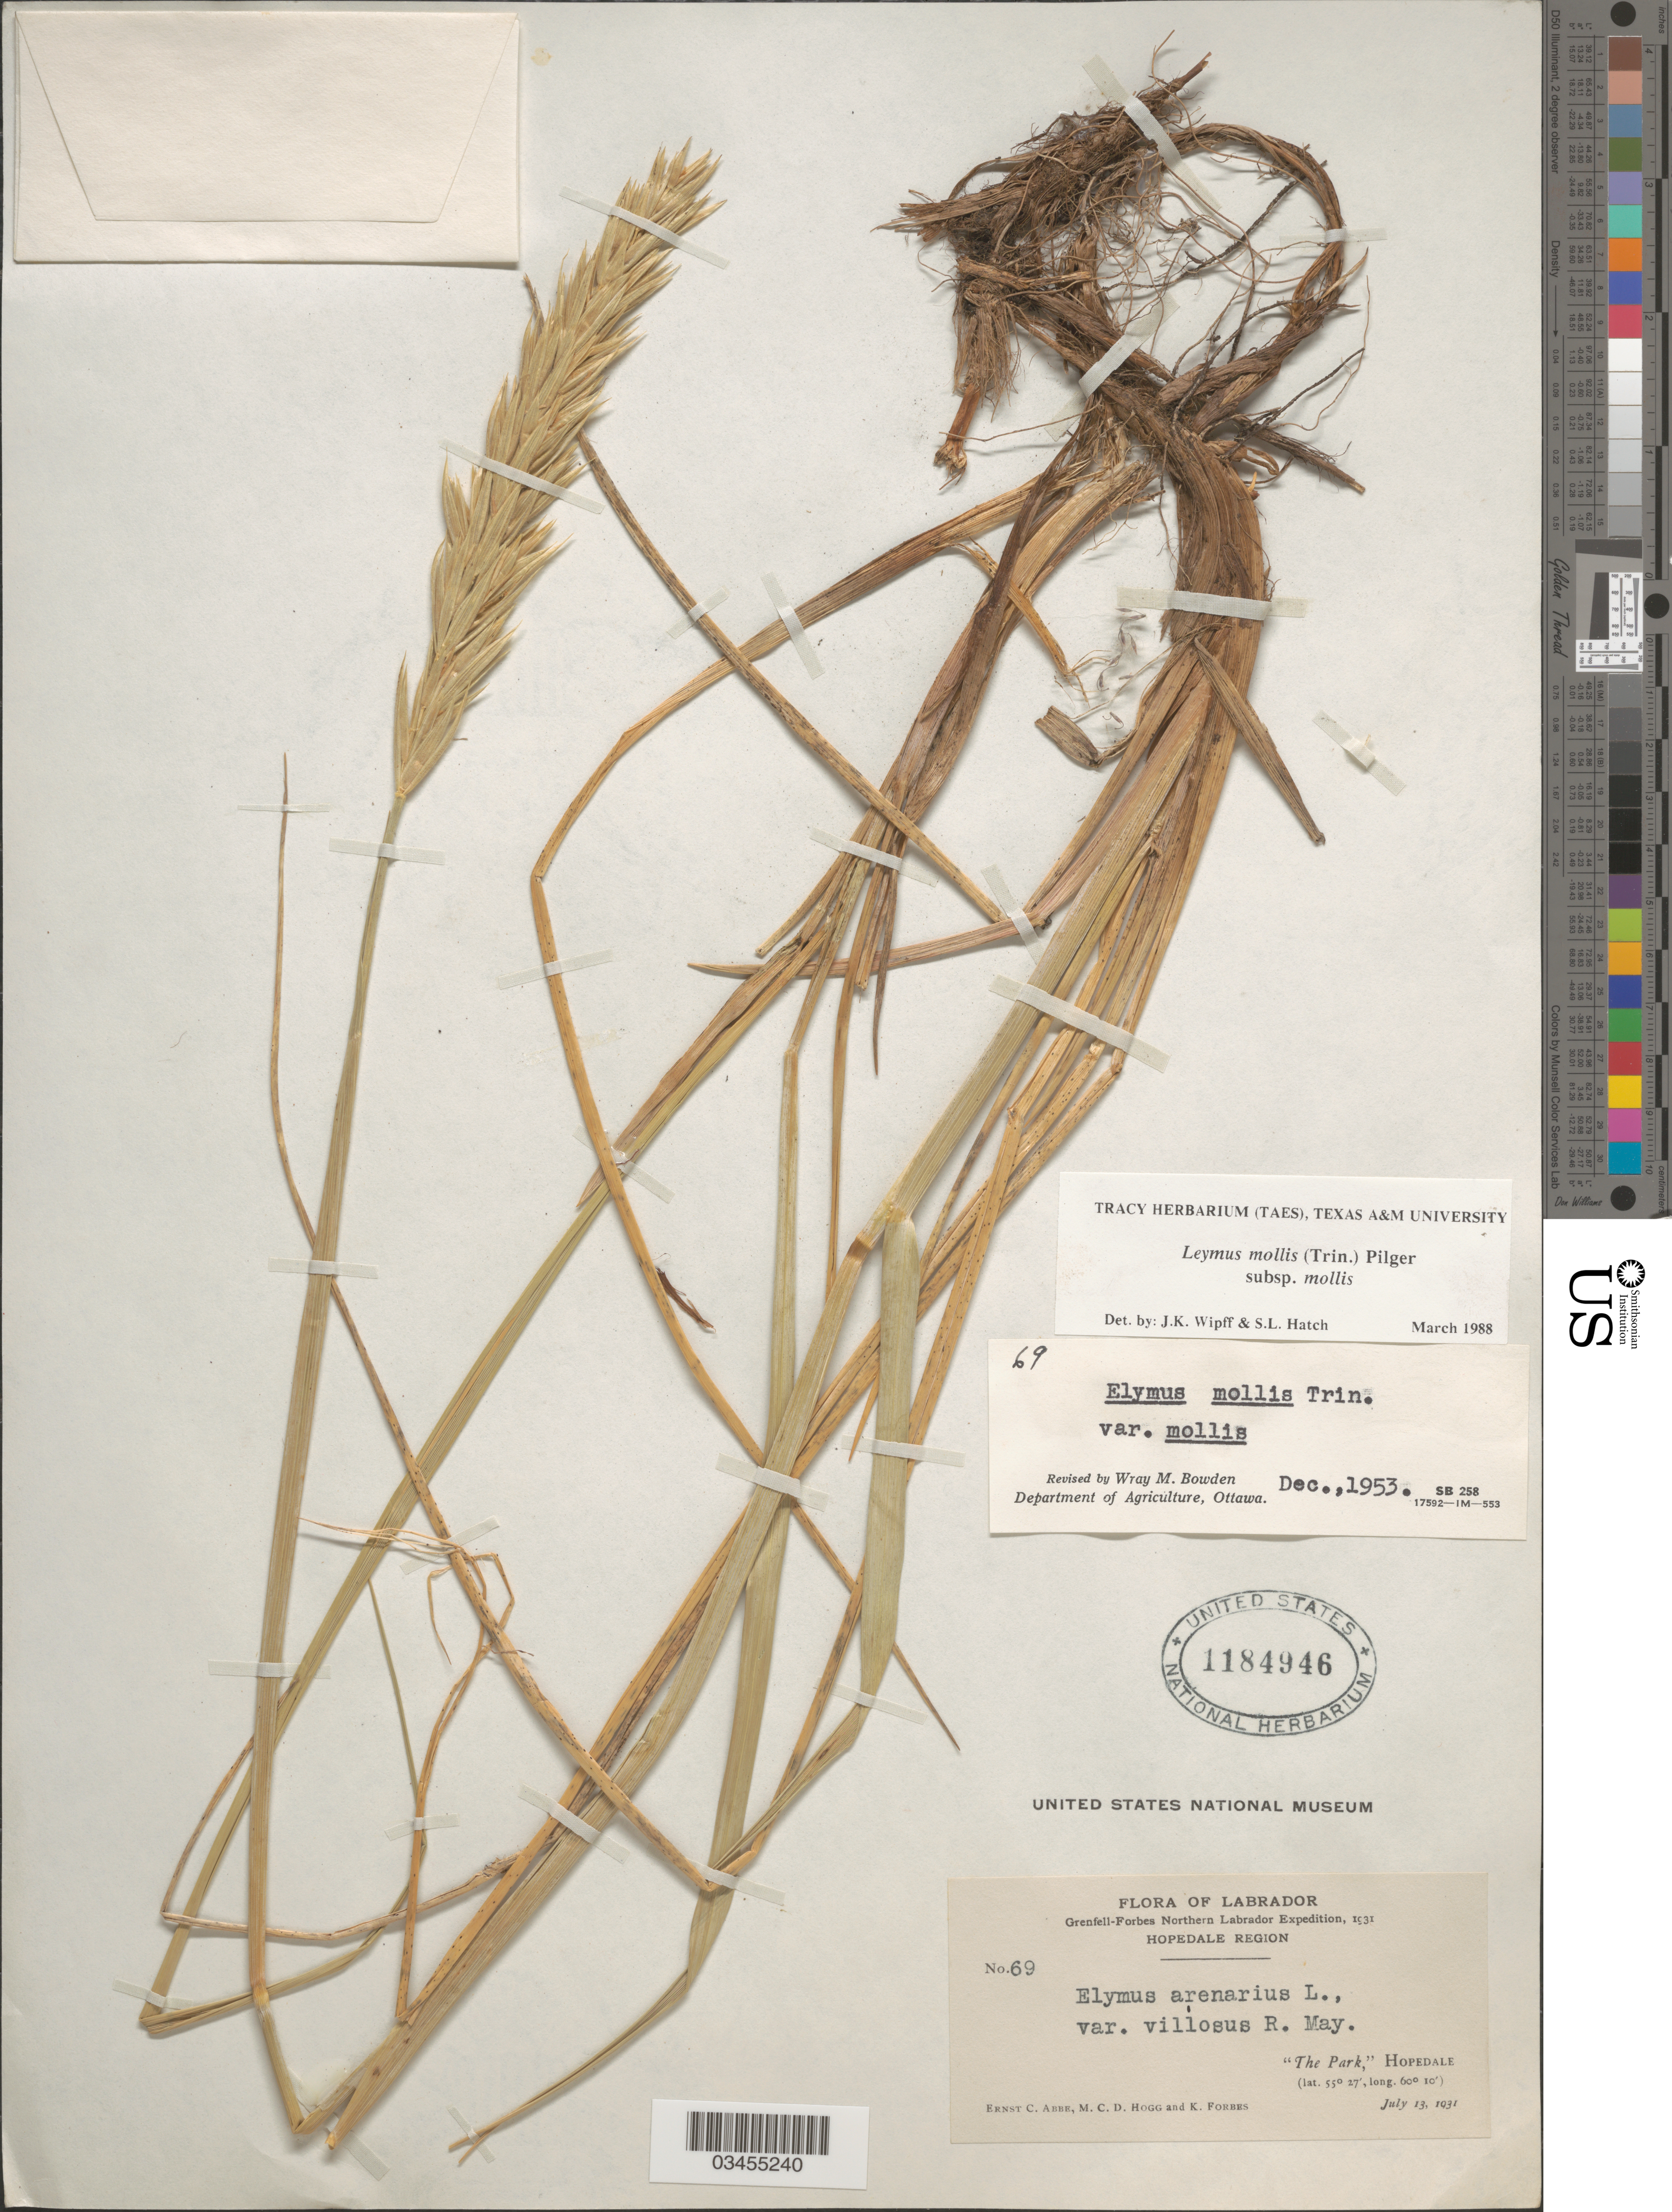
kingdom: Plantae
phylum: Tracheophyta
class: Liliopsida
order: Poales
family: Poaceae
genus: Leymus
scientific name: Leymus mollis subsp. mollis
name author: (Trin.) Pilg.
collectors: E. C. Abbe, M. Hogg & K. Forbes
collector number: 69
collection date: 1931-07-13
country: Canada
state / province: Newfoundland and Labrador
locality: Labrador. Grenfell-Forbes Northern Labrador Expedition, 1931. Hopedale Region. "The Park," Hopedale.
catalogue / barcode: US 1184946